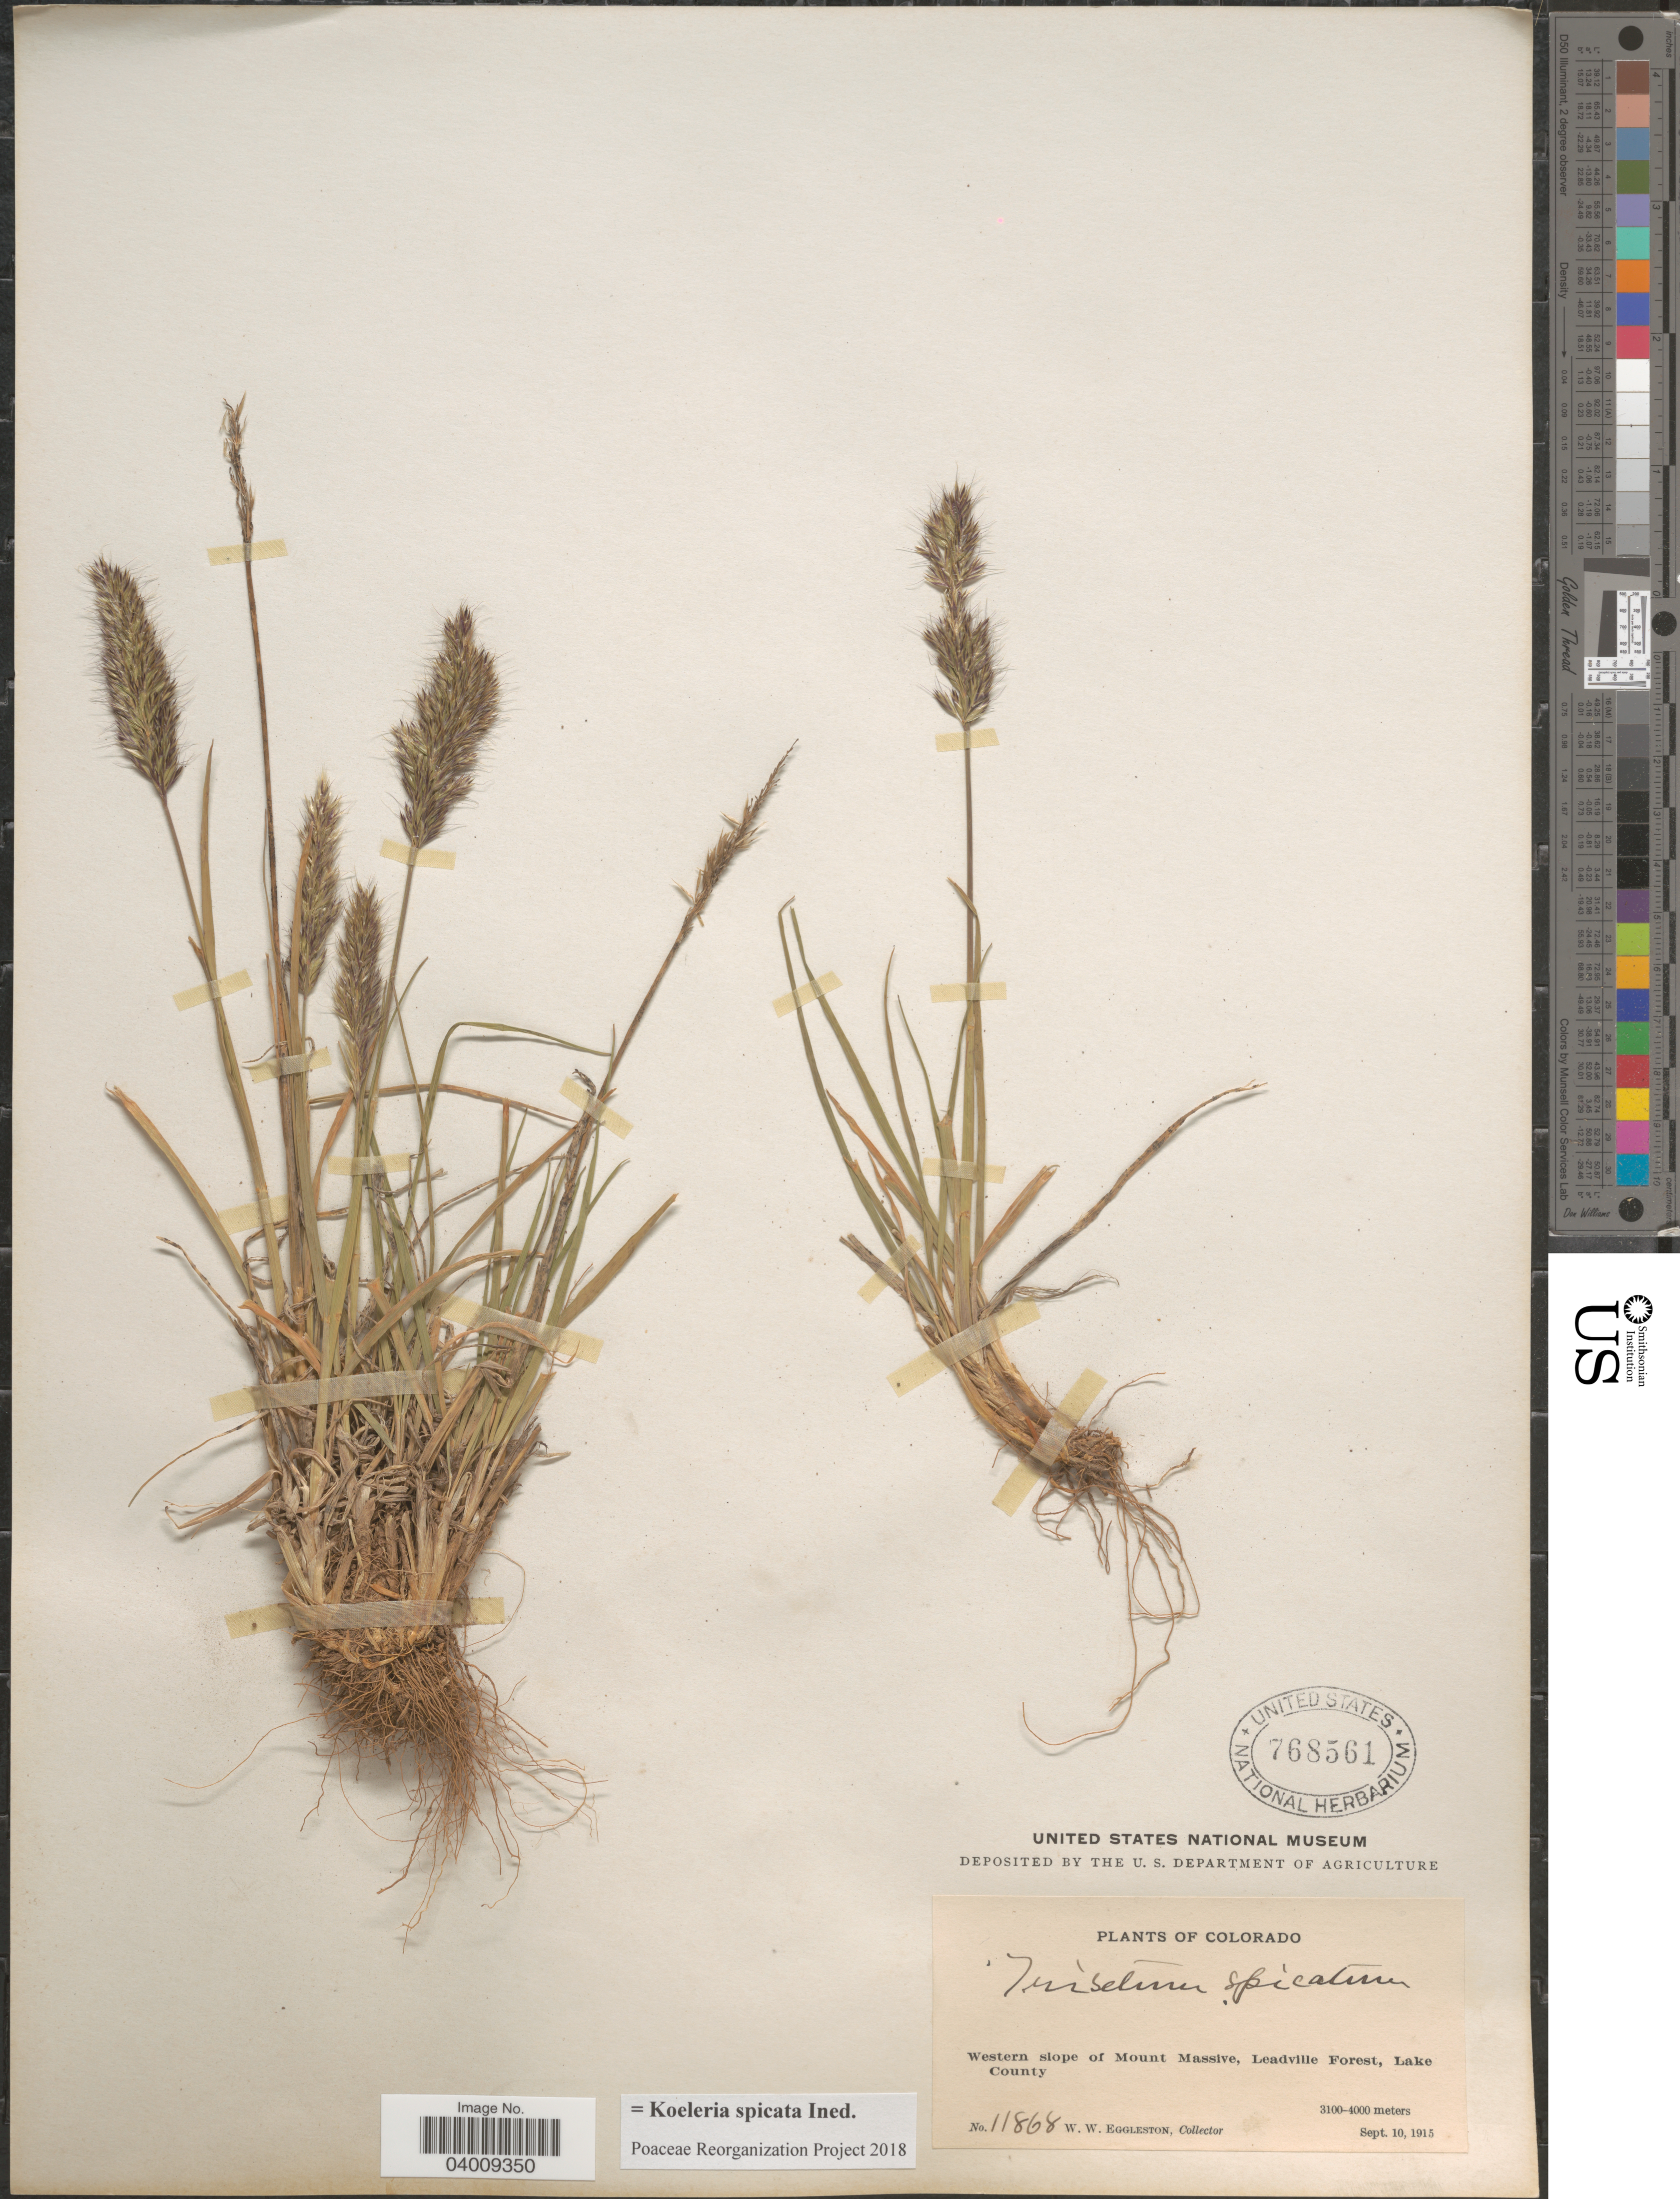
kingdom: Plantae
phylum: Tracheophyta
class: Liliopsida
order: Poales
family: Poaceae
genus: Koeleria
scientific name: Koeleria spicata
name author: (L.) Barberá et al.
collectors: W. W. Eggleston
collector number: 11868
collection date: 1915-09-10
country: United States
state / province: Colorado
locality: Western slope of Mount Massive, Leadville Forest, Lake County.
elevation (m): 3100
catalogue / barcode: US 768561